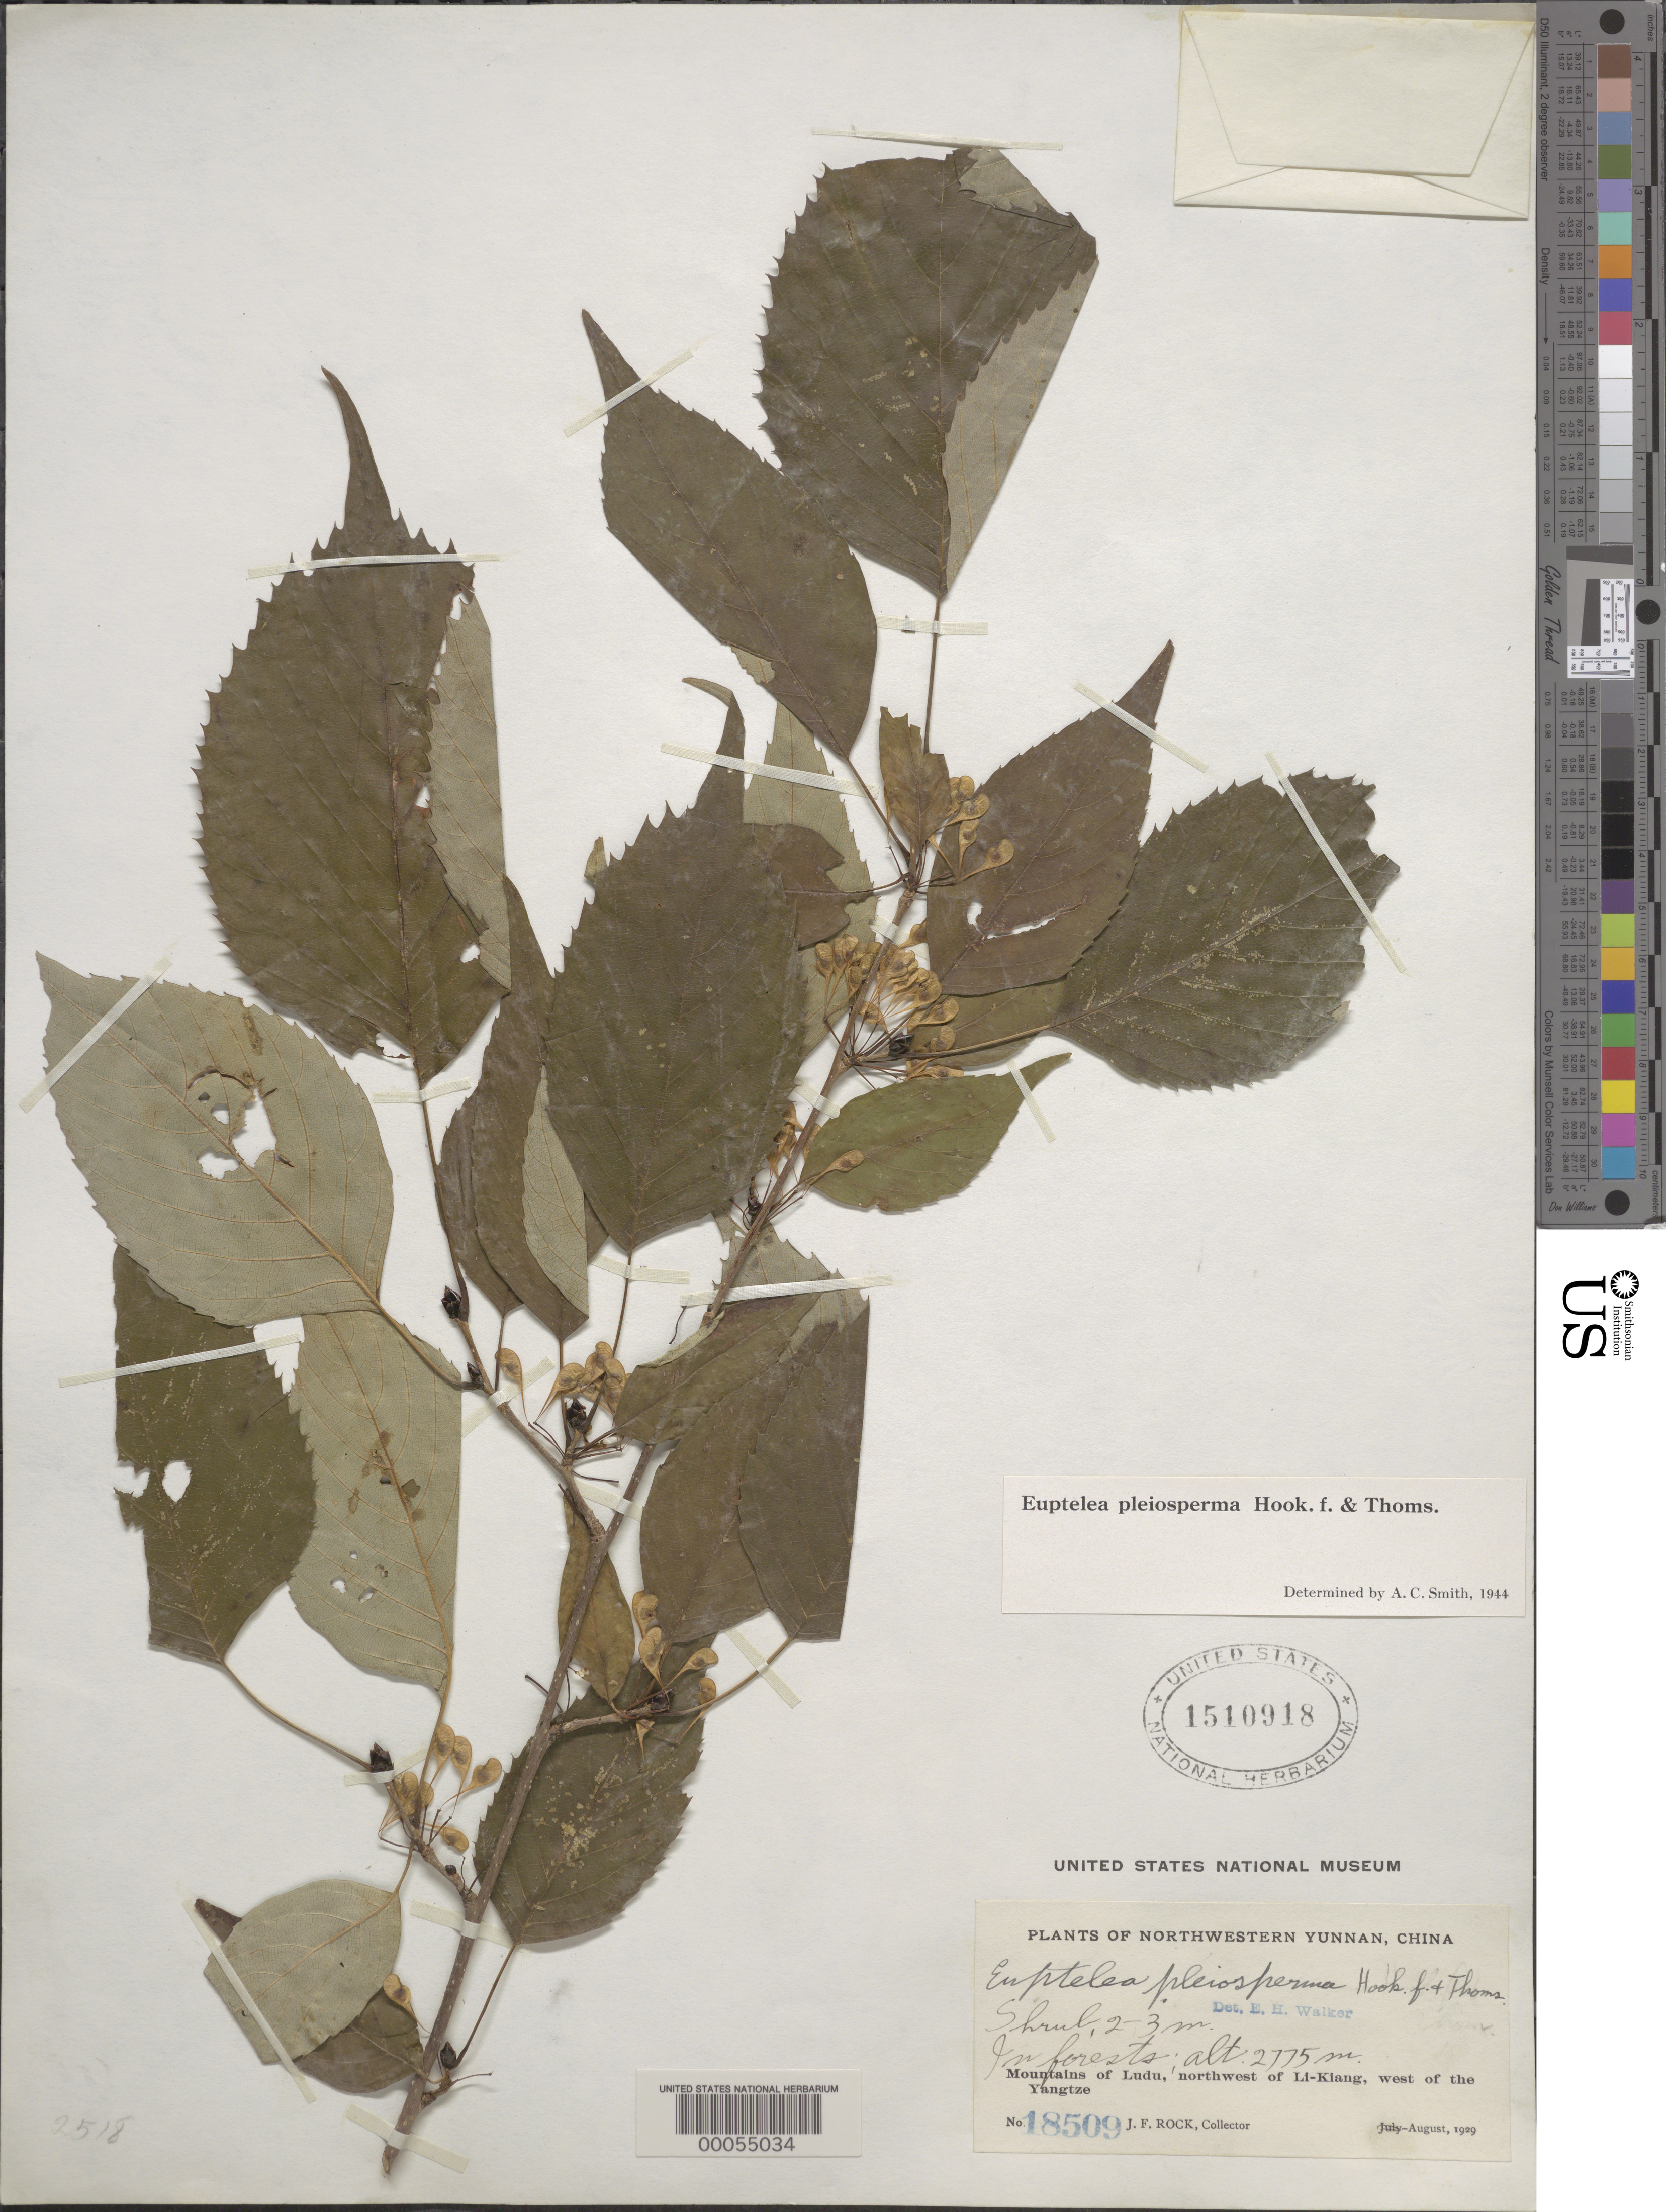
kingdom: Plantae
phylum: Tracheophyta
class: Magnoliopsida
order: Ranunculales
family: Eupteleaceae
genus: Euptelea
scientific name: Euptelea pleiosperma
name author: Hook. f. & Thomson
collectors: J. F. Rock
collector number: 18509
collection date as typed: Aug 1929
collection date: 1929-08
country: China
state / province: Yunnan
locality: Northwestern yunnan: mountains of ludu, nw of li-kiang, w of the yangtze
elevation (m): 2775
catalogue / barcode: US 1510918